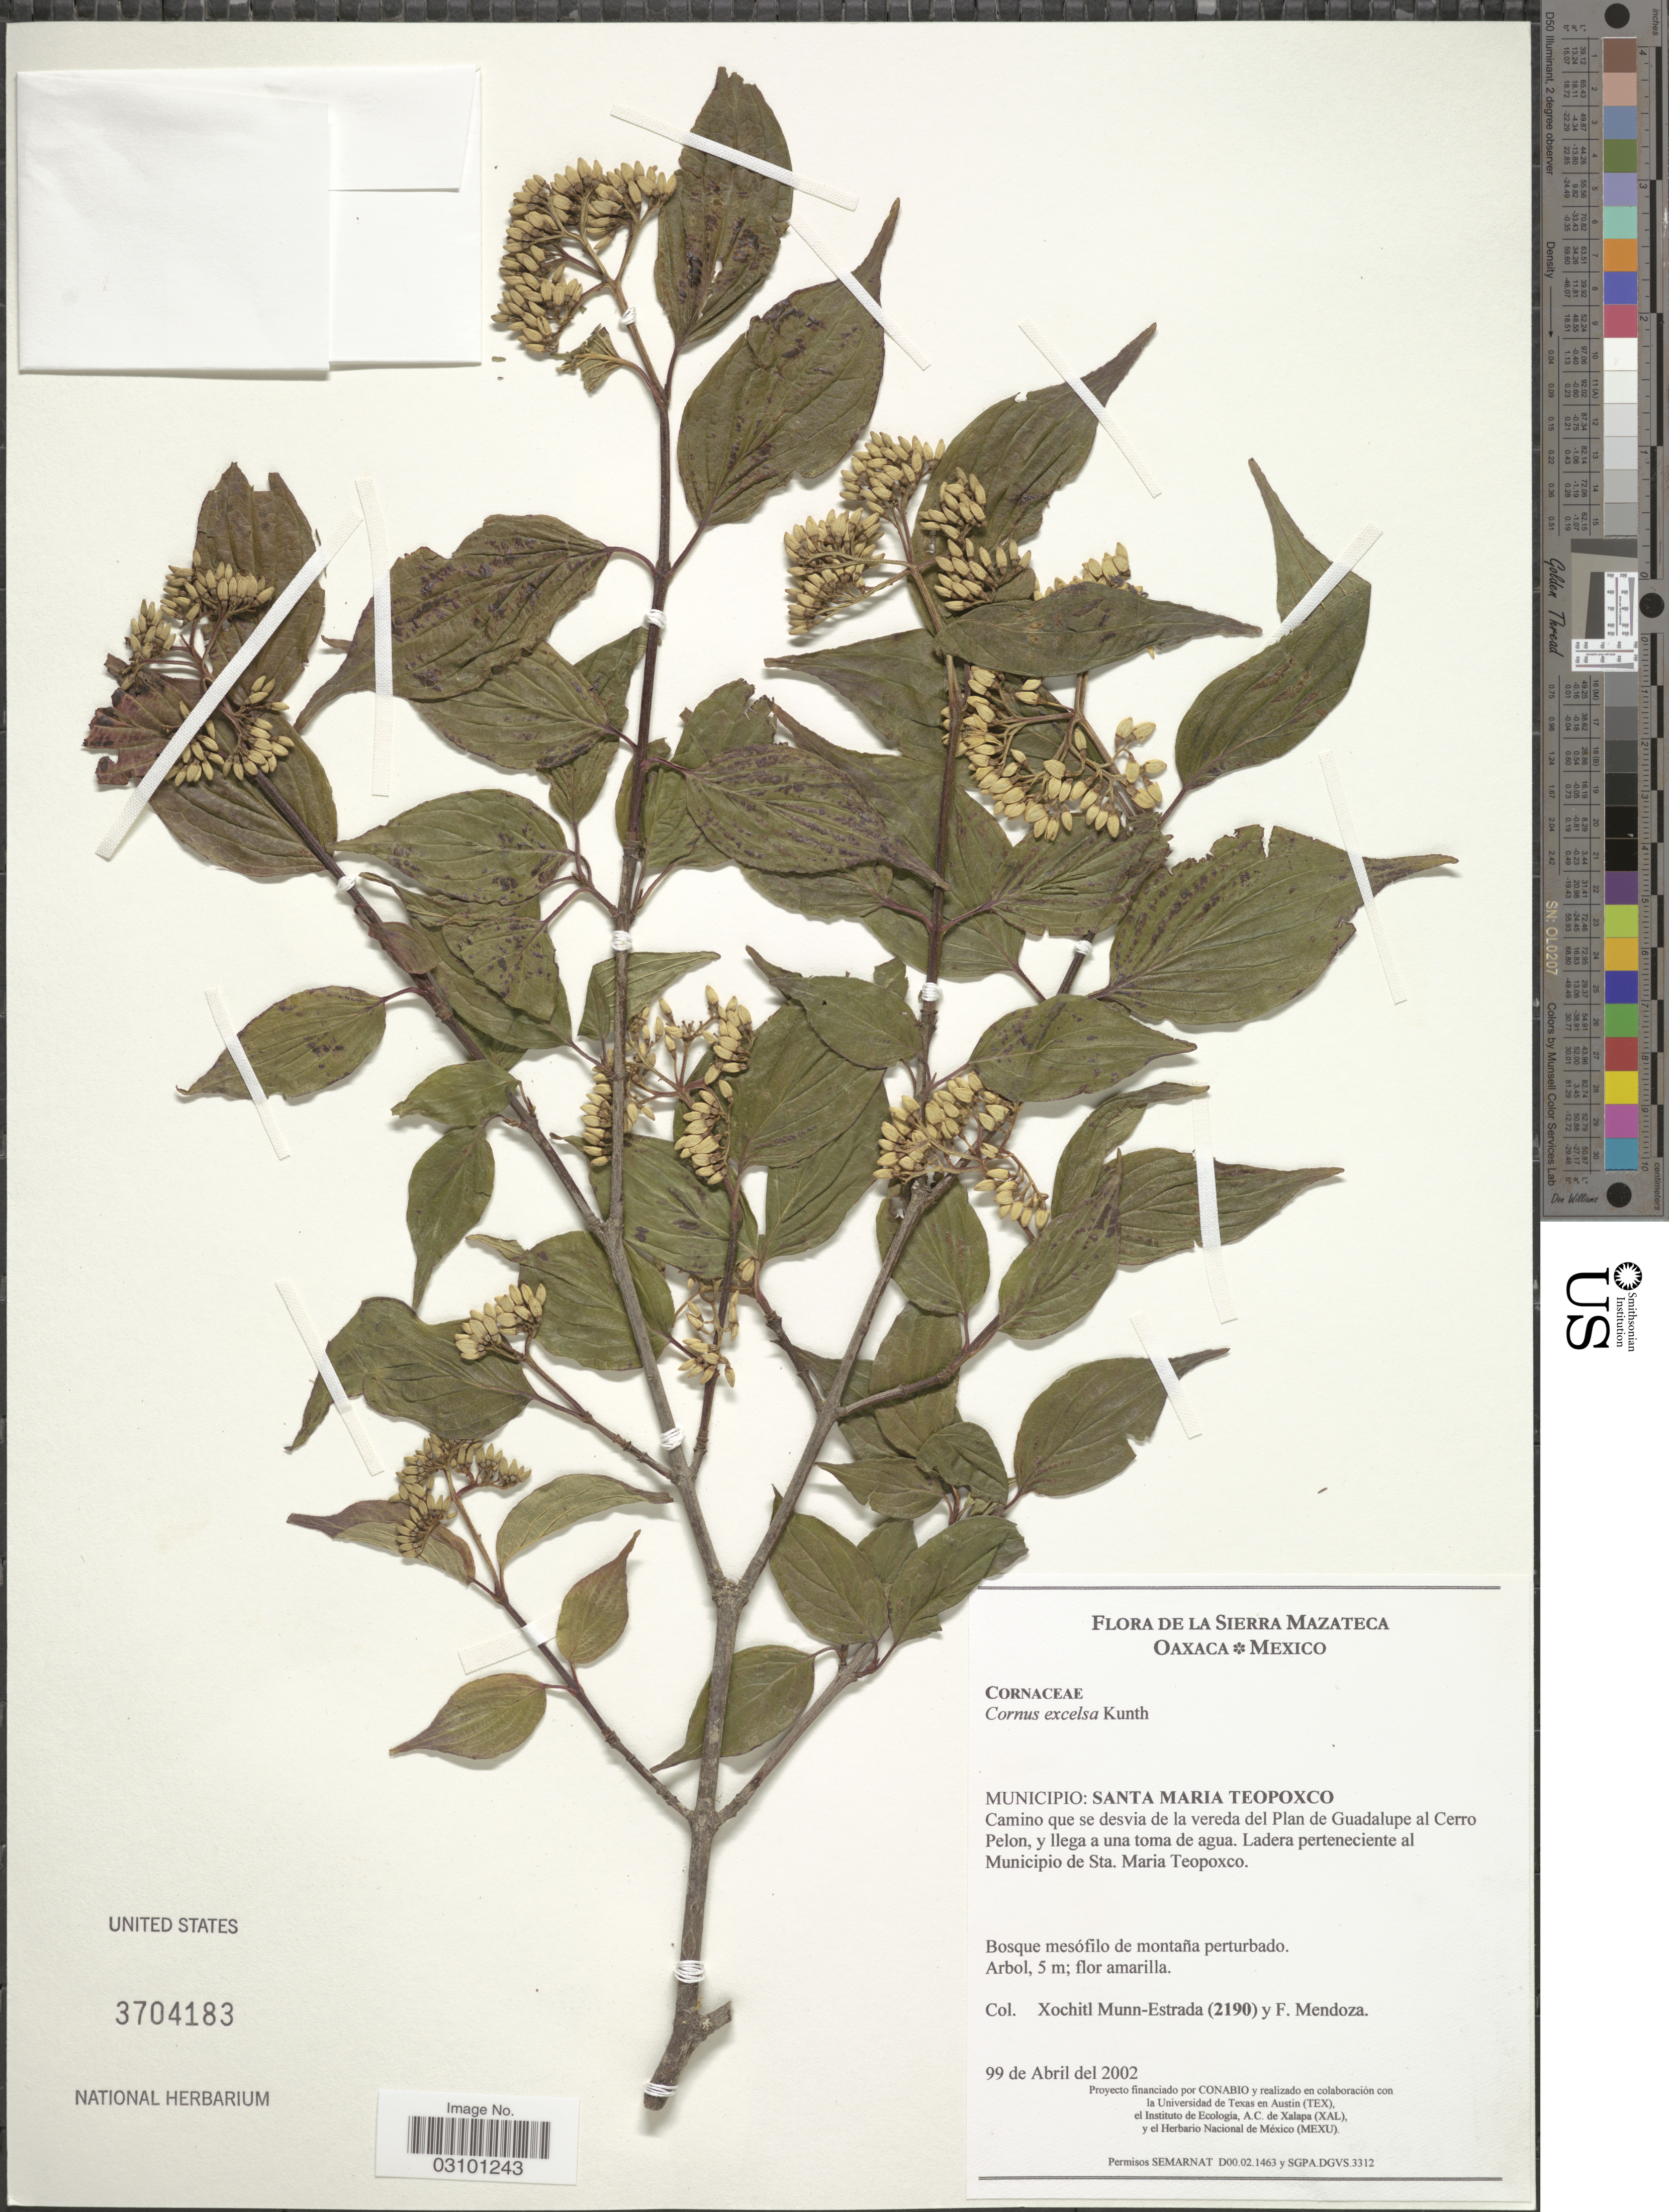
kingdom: Plantae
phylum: Tracheophyta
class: Magnoliopsida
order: Cornales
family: Cornaceae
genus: Cornus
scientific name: Cornus excelsa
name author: Kunth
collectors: X. Munn-Estrada & F. Mendoza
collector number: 2190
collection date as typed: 99 de Abril del 2002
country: Mexico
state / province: Oaxaca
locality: Sierra Mazateca. Municipio: Santa Maria Teopoxco. Camino que se desvia de la vereda del Plan de Guadalupe al Cerro Pelon, y llega a una toma de agua. Ladera perteneciente al Municipio de Sta. Maria Teopoxco.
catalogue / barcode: US 3704183